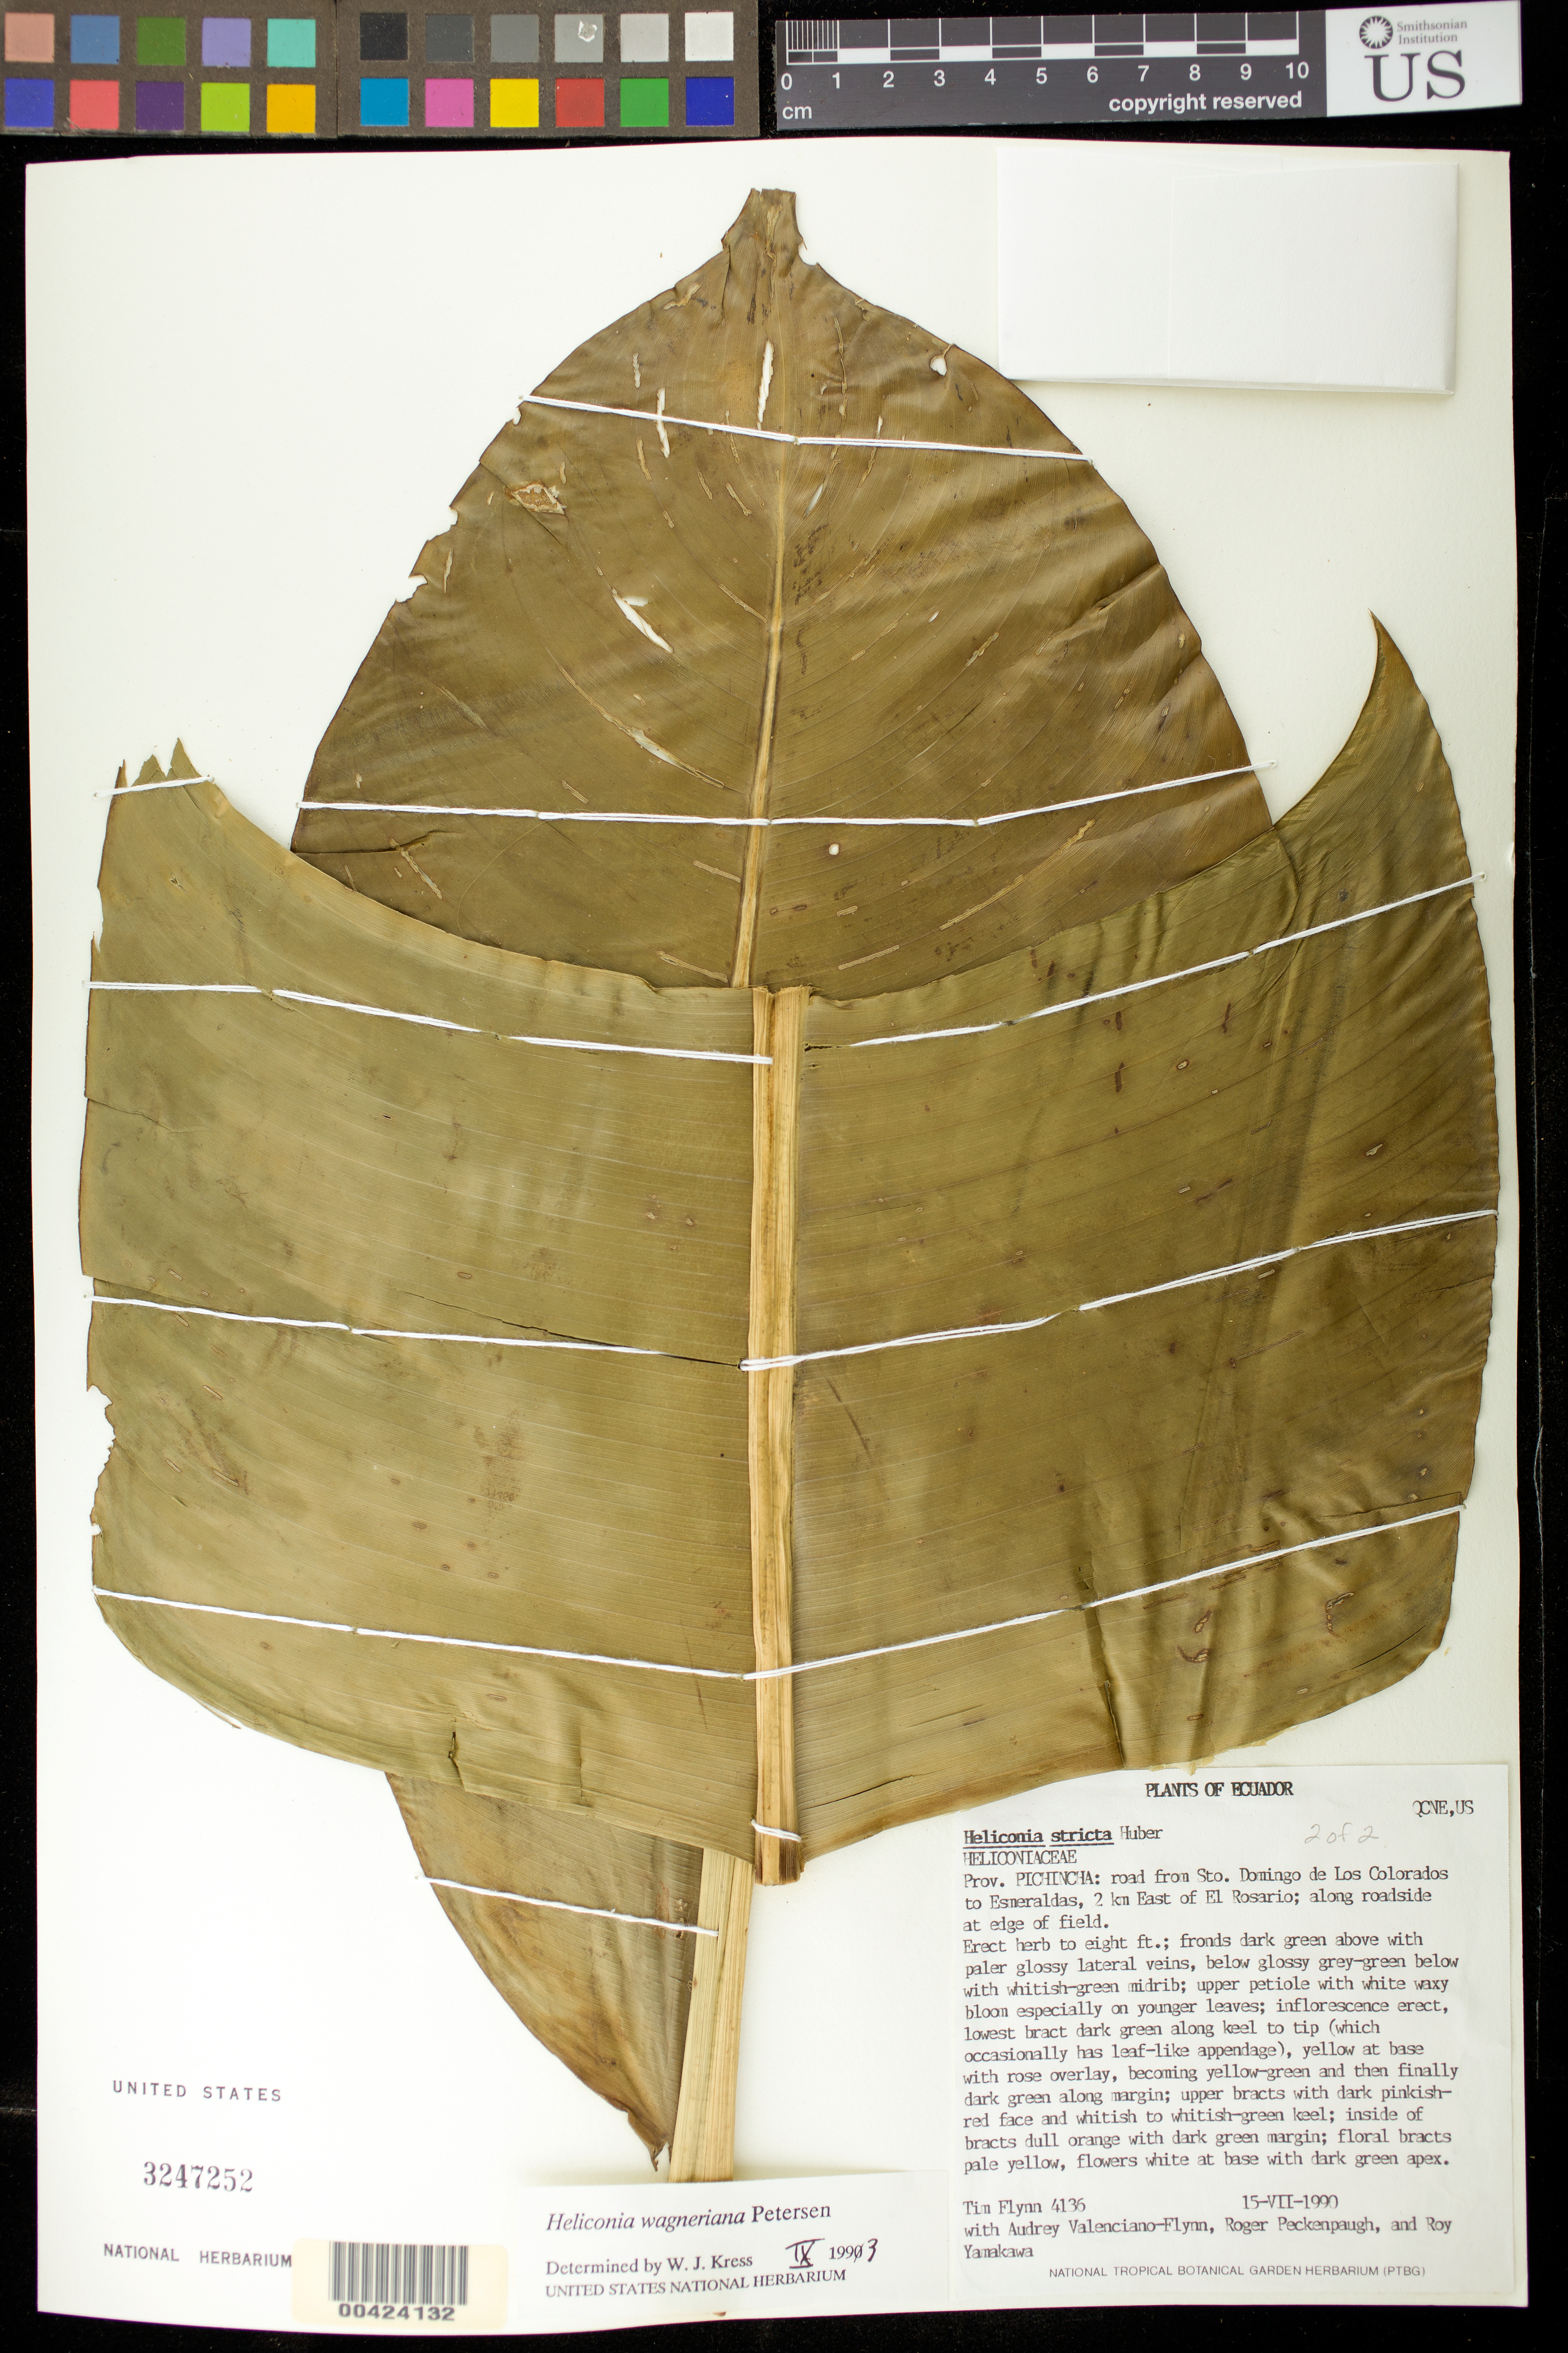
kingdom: Plantae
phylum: Tracheophyta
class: Liliopsida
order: Zingiberales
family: Heliconiaceae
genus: Heliconia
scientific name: Heliconia wagneriana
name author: Petersen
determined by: Kress, W. J., (US), Smithsonian Institution - National Museum of Natural History (UNITED STATES)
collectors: T. W. Flynn, A. V. Flynn, R. Peckinpaugh & R. Yamakawa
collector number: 4136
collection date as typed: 15 Jul 1990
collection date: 1990-07-15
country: Ecuador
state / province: Pichincha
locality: El rosaRio, 2 km E of ; road from sto. domingo de los Colorados to Esmeraldas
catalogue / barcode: US 3247252